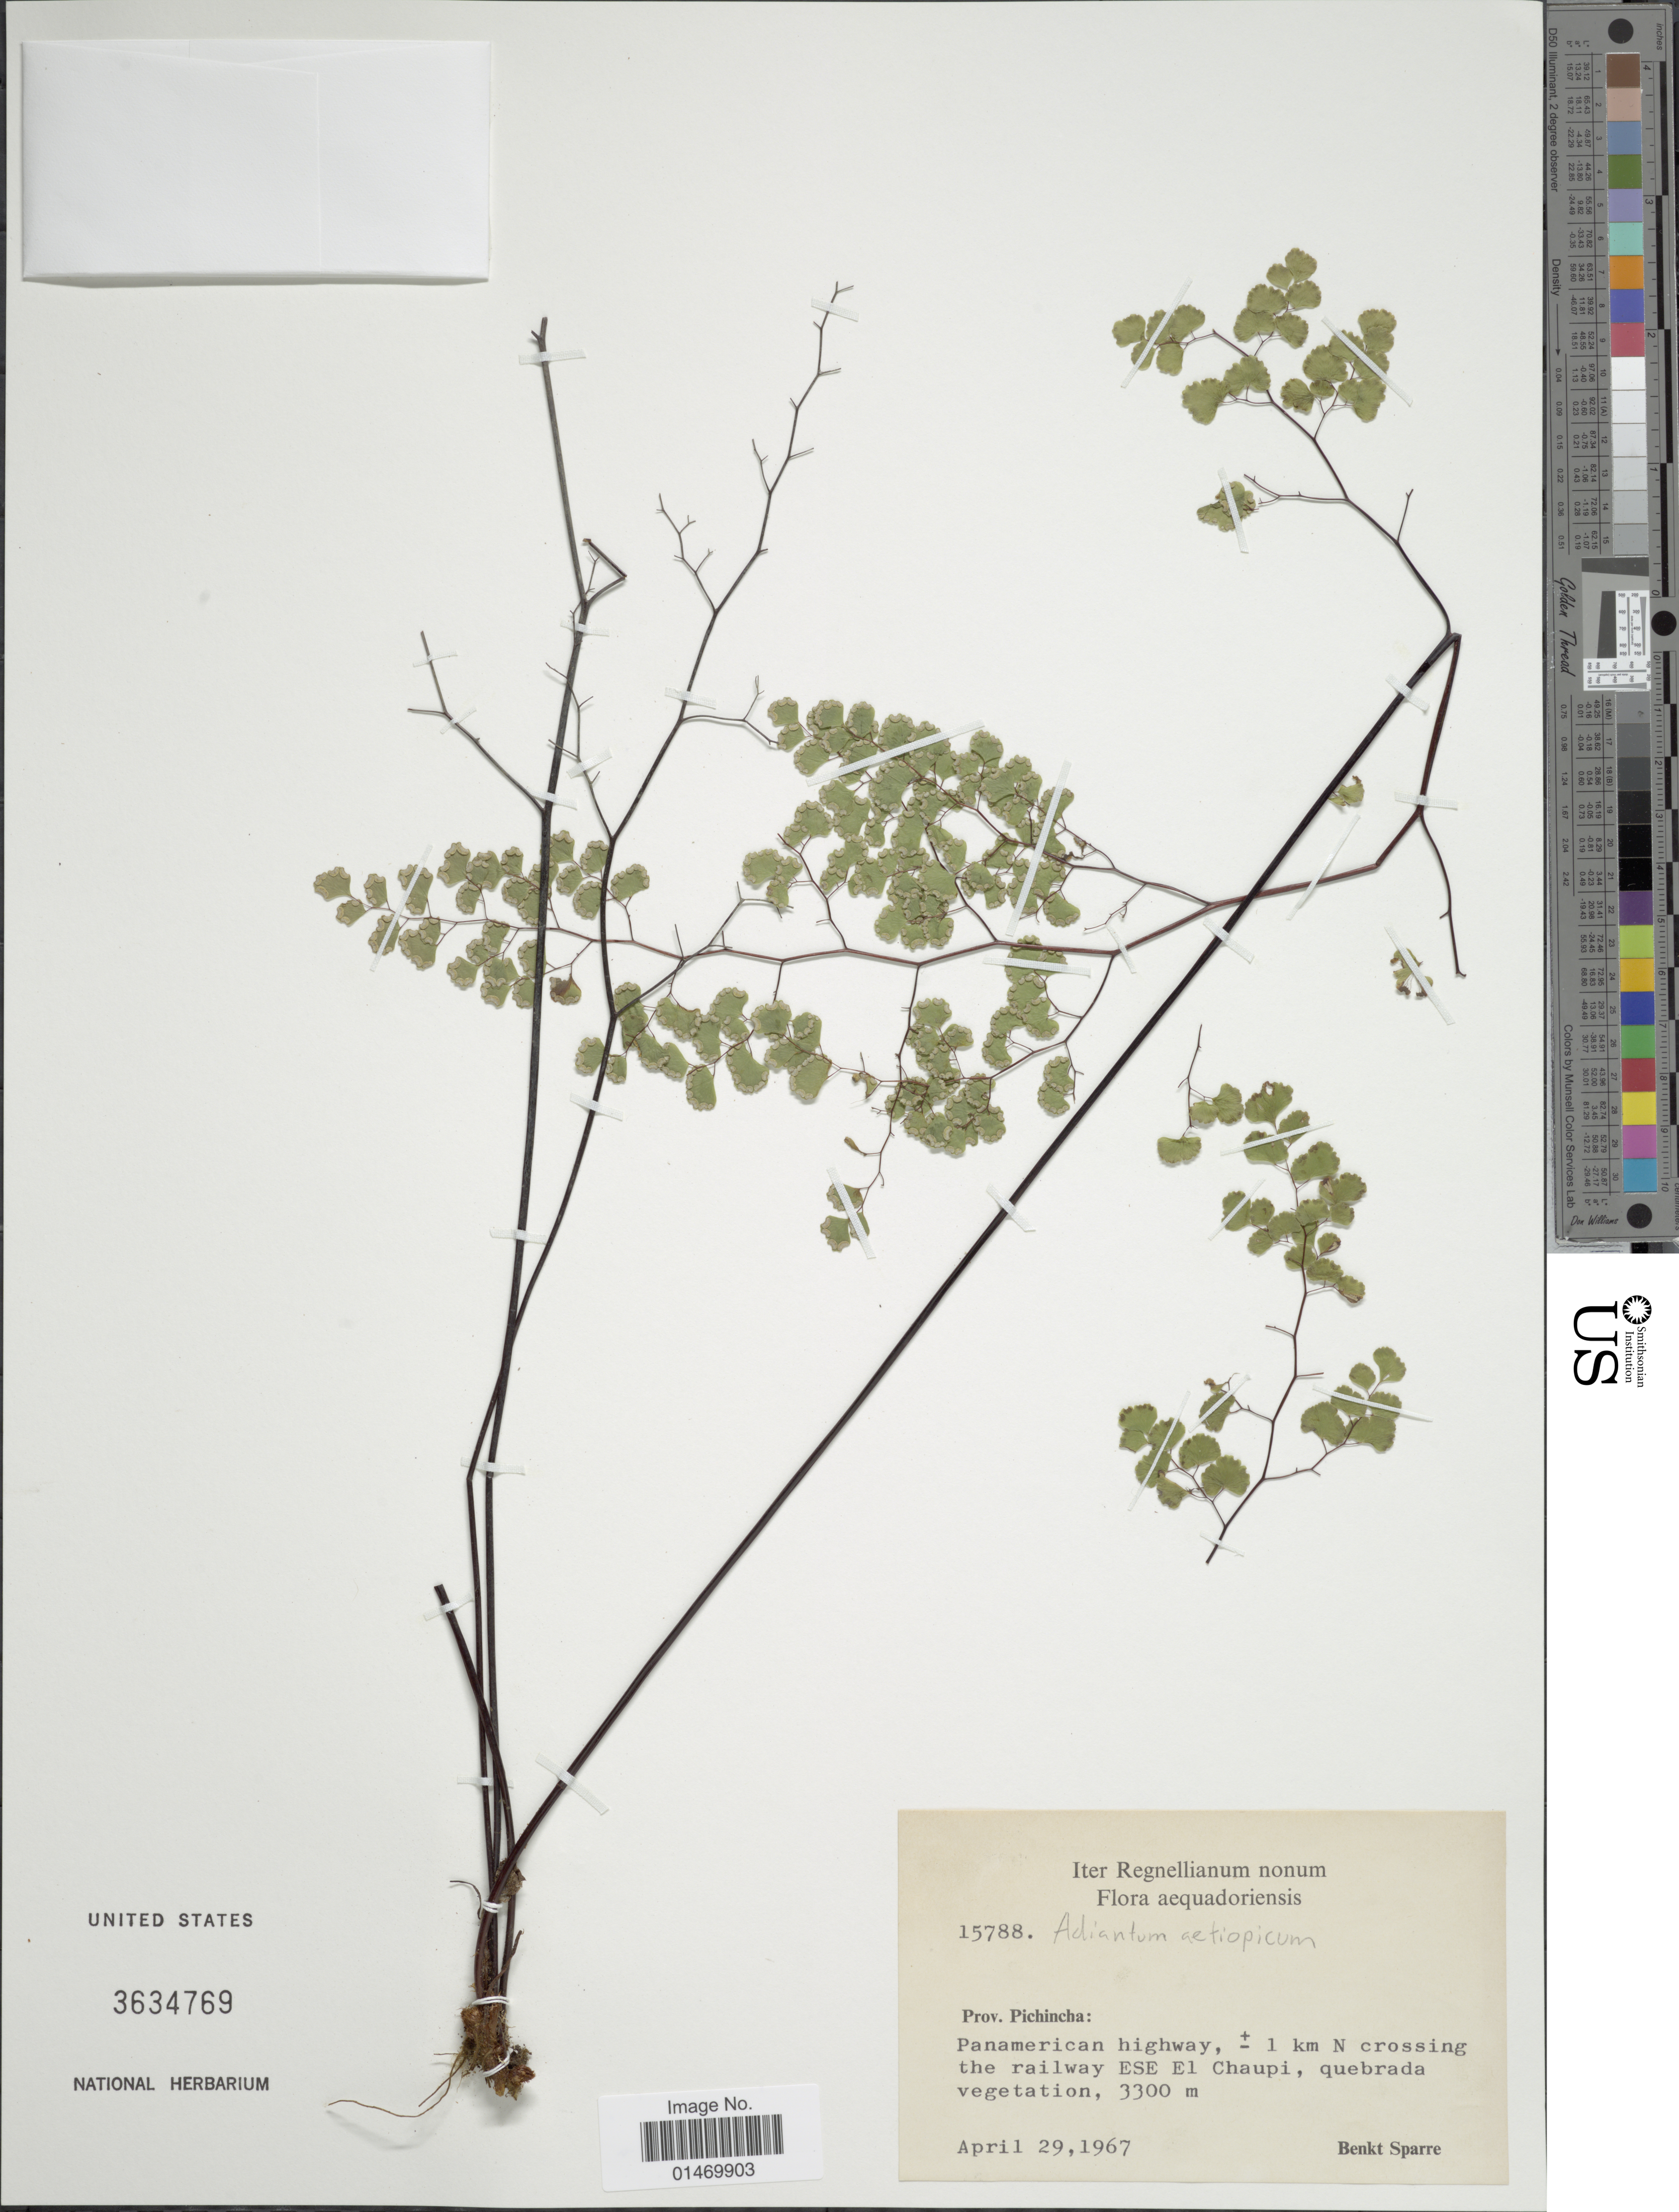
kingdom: Plantae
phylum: Tracheophyta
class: Polypodiopsida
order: Polypodiales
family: Pteridaceae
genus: Adiantum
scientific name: Adiantum aethiopicum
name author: L.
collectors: B. Sparre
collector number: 15788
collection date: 1967-04-29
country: Ecuador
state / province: Pichincha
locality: Ecuador, Panamerican highway, ± 1 km N crossing the railway ESE El Chaupi, quebrada vegetation.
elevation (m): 3300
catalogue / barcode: US 3634769